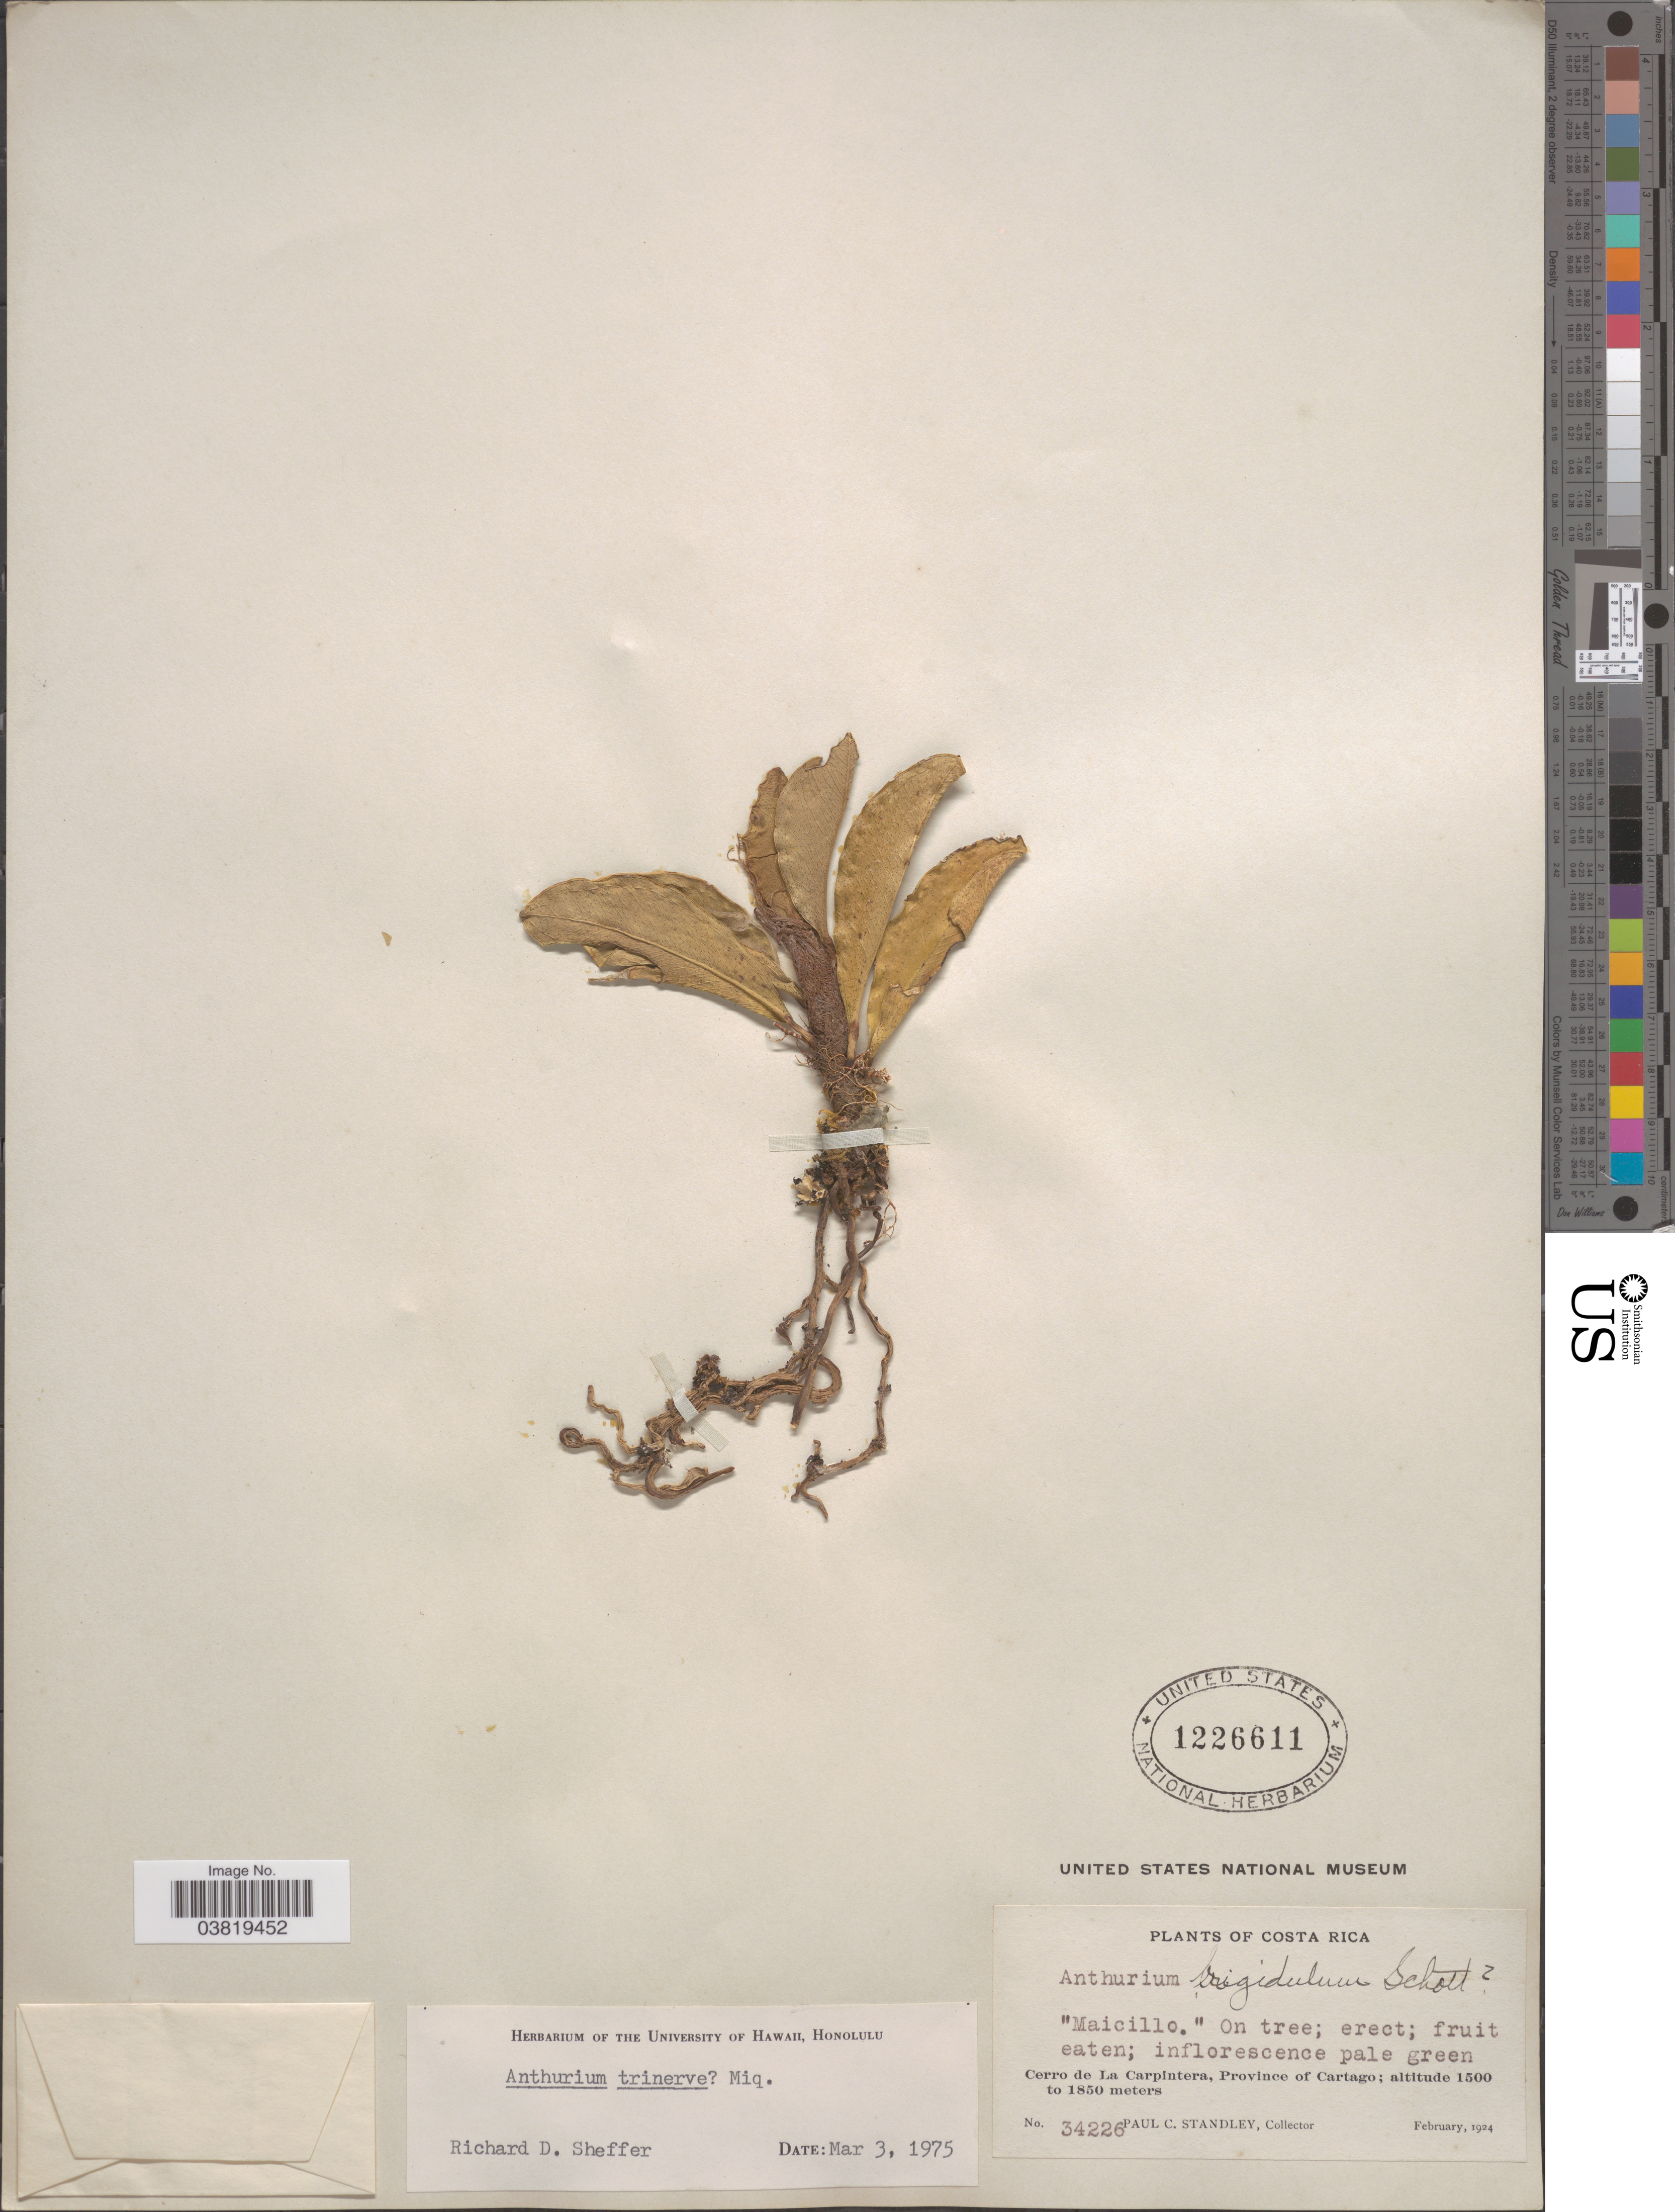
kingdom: Plantae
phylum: Tracheophyta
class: Liliopsida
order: Alismatales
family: Araceae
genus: Anthurium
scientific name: Anthurium trinerve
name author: Miq.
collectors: P. C. Standley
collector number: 34226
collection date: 1924-02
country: Costa Rica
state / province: Cartago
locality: Cerro de La Carpintera.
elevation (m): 1500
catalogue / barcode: US 1226611